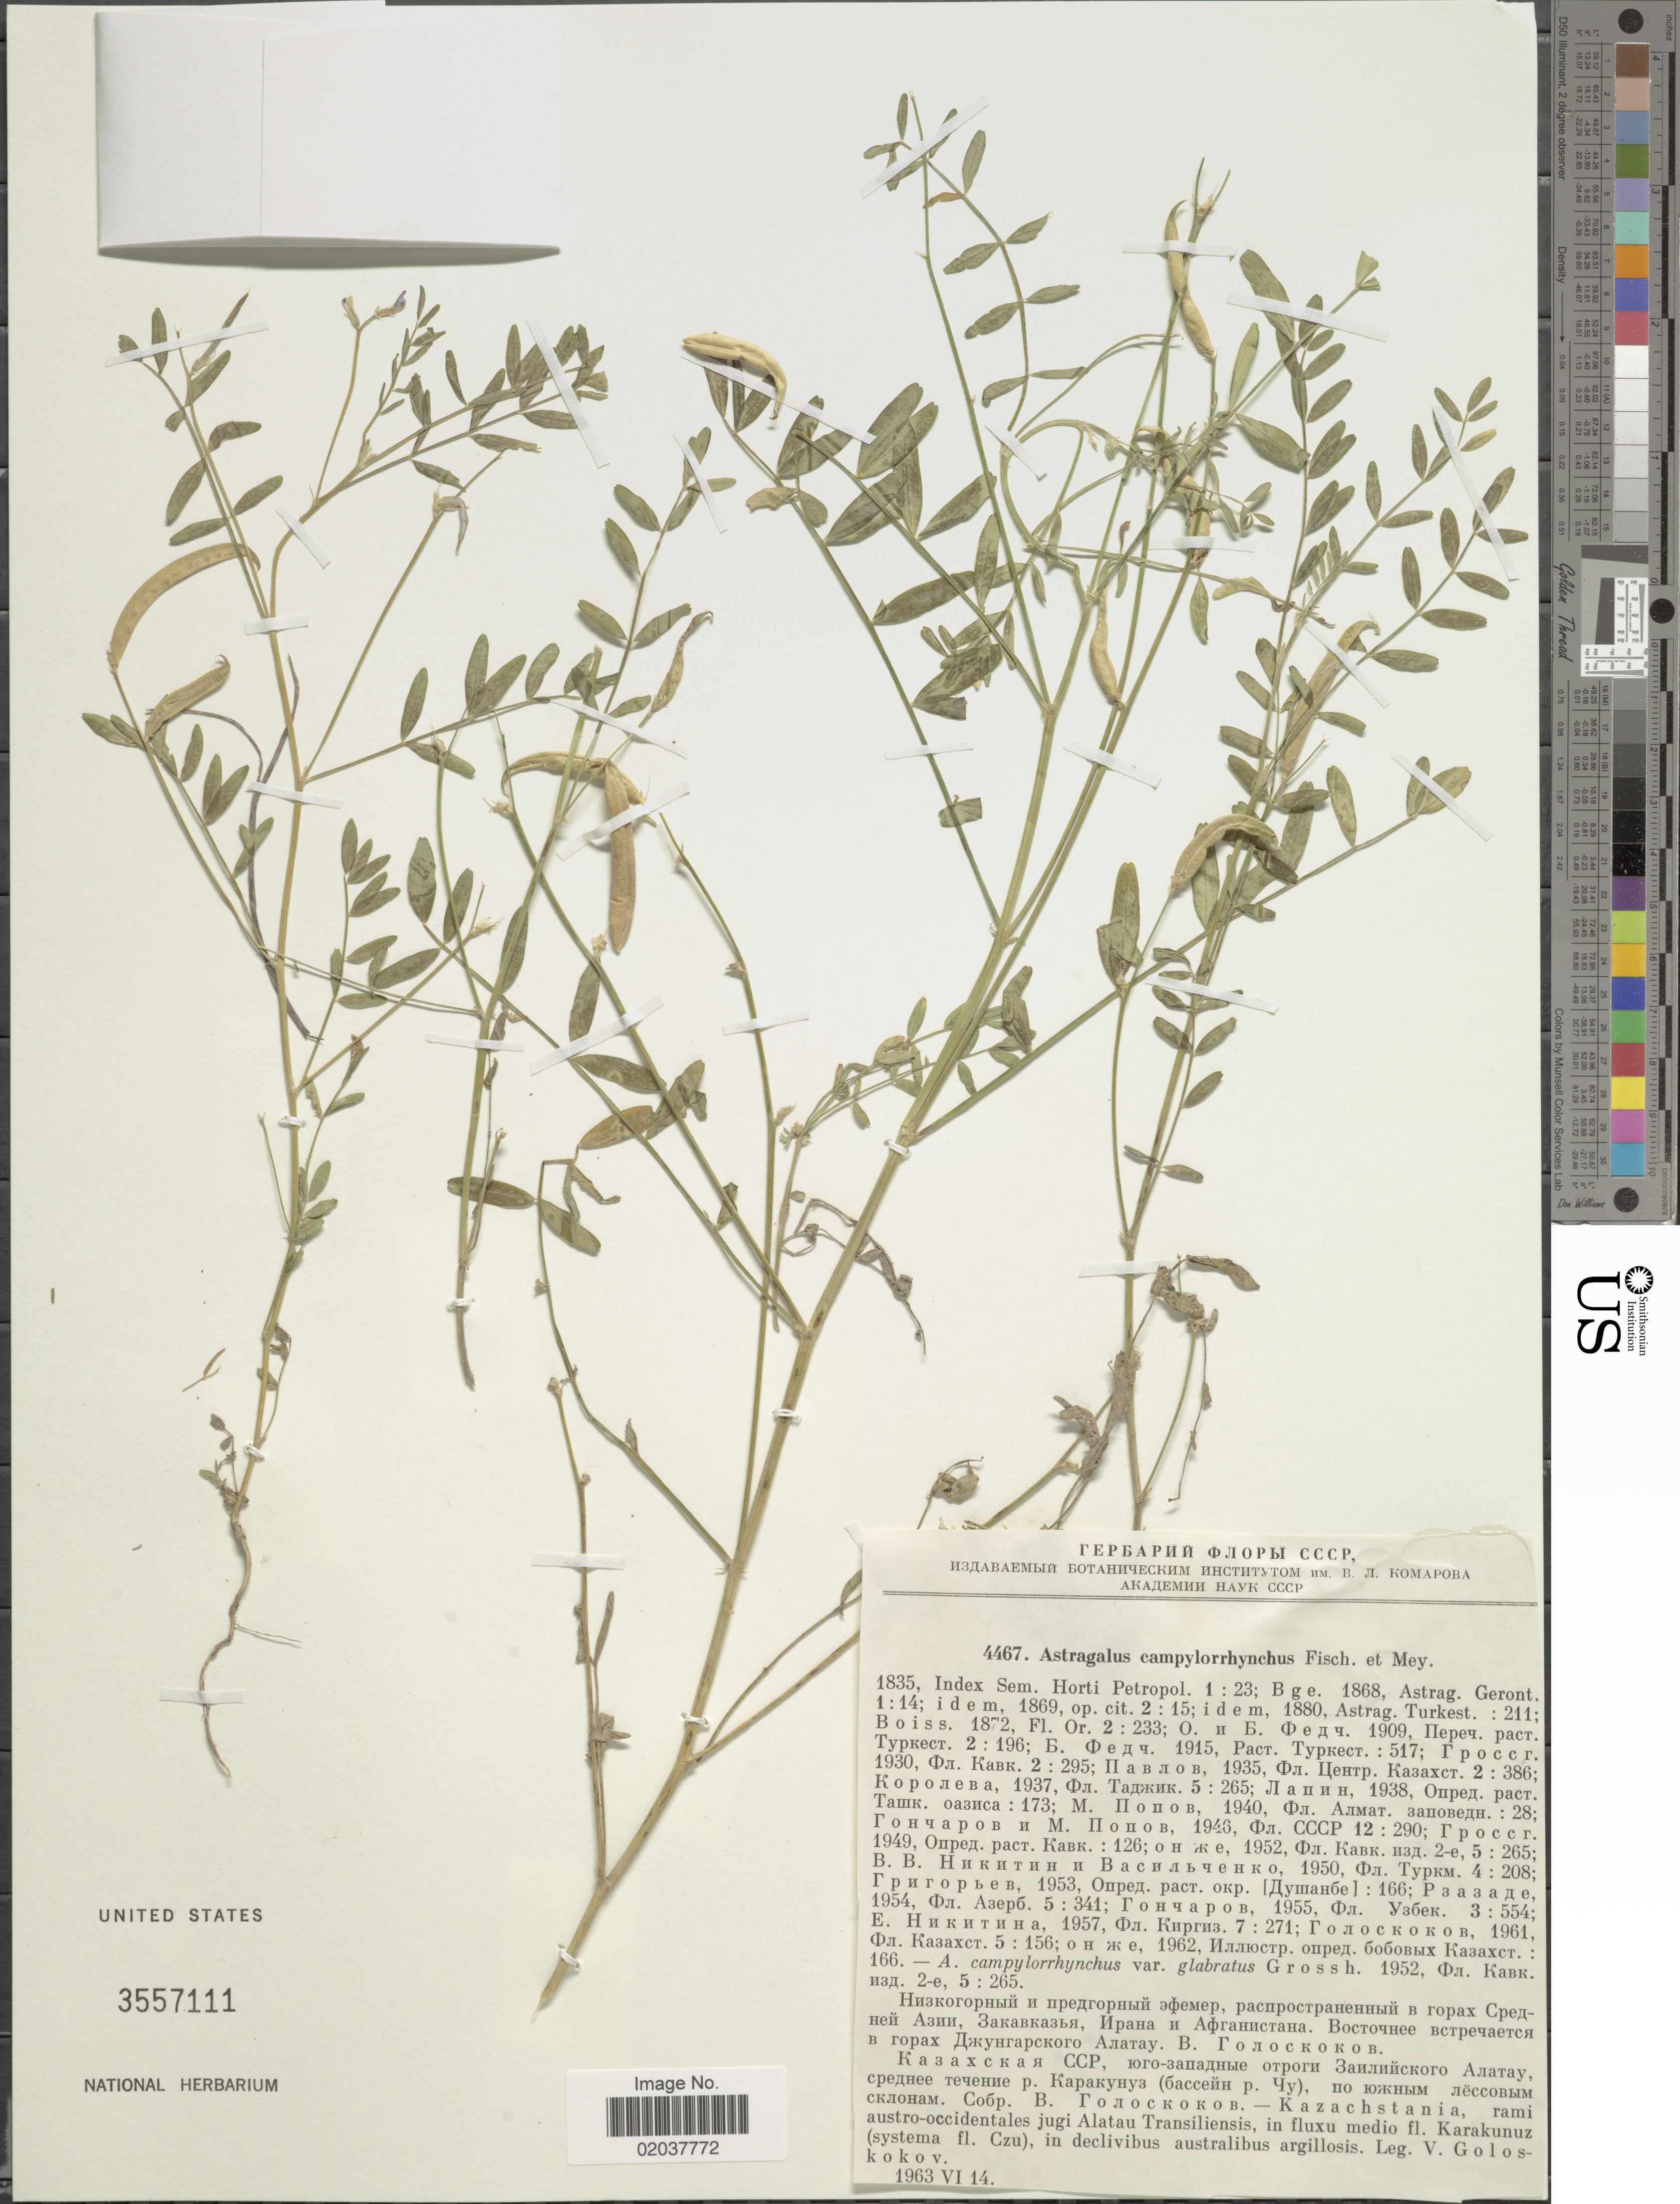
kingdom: Plantae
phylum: Tracheophyta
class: Magnoliopsida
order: Fabales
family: Fabaceae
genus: Astragalus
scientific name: Astragalus campylorhynchus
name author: Fisch. & C.A. Mey.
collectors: V. P. Goloskokov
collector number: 4467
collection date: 1963-06-14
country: Kazakhstan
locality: Rami austri-occidentales jugi Alatau Transiliensis, fl. Karakunuz (systema fl. Czu)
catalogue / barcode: US 35571111